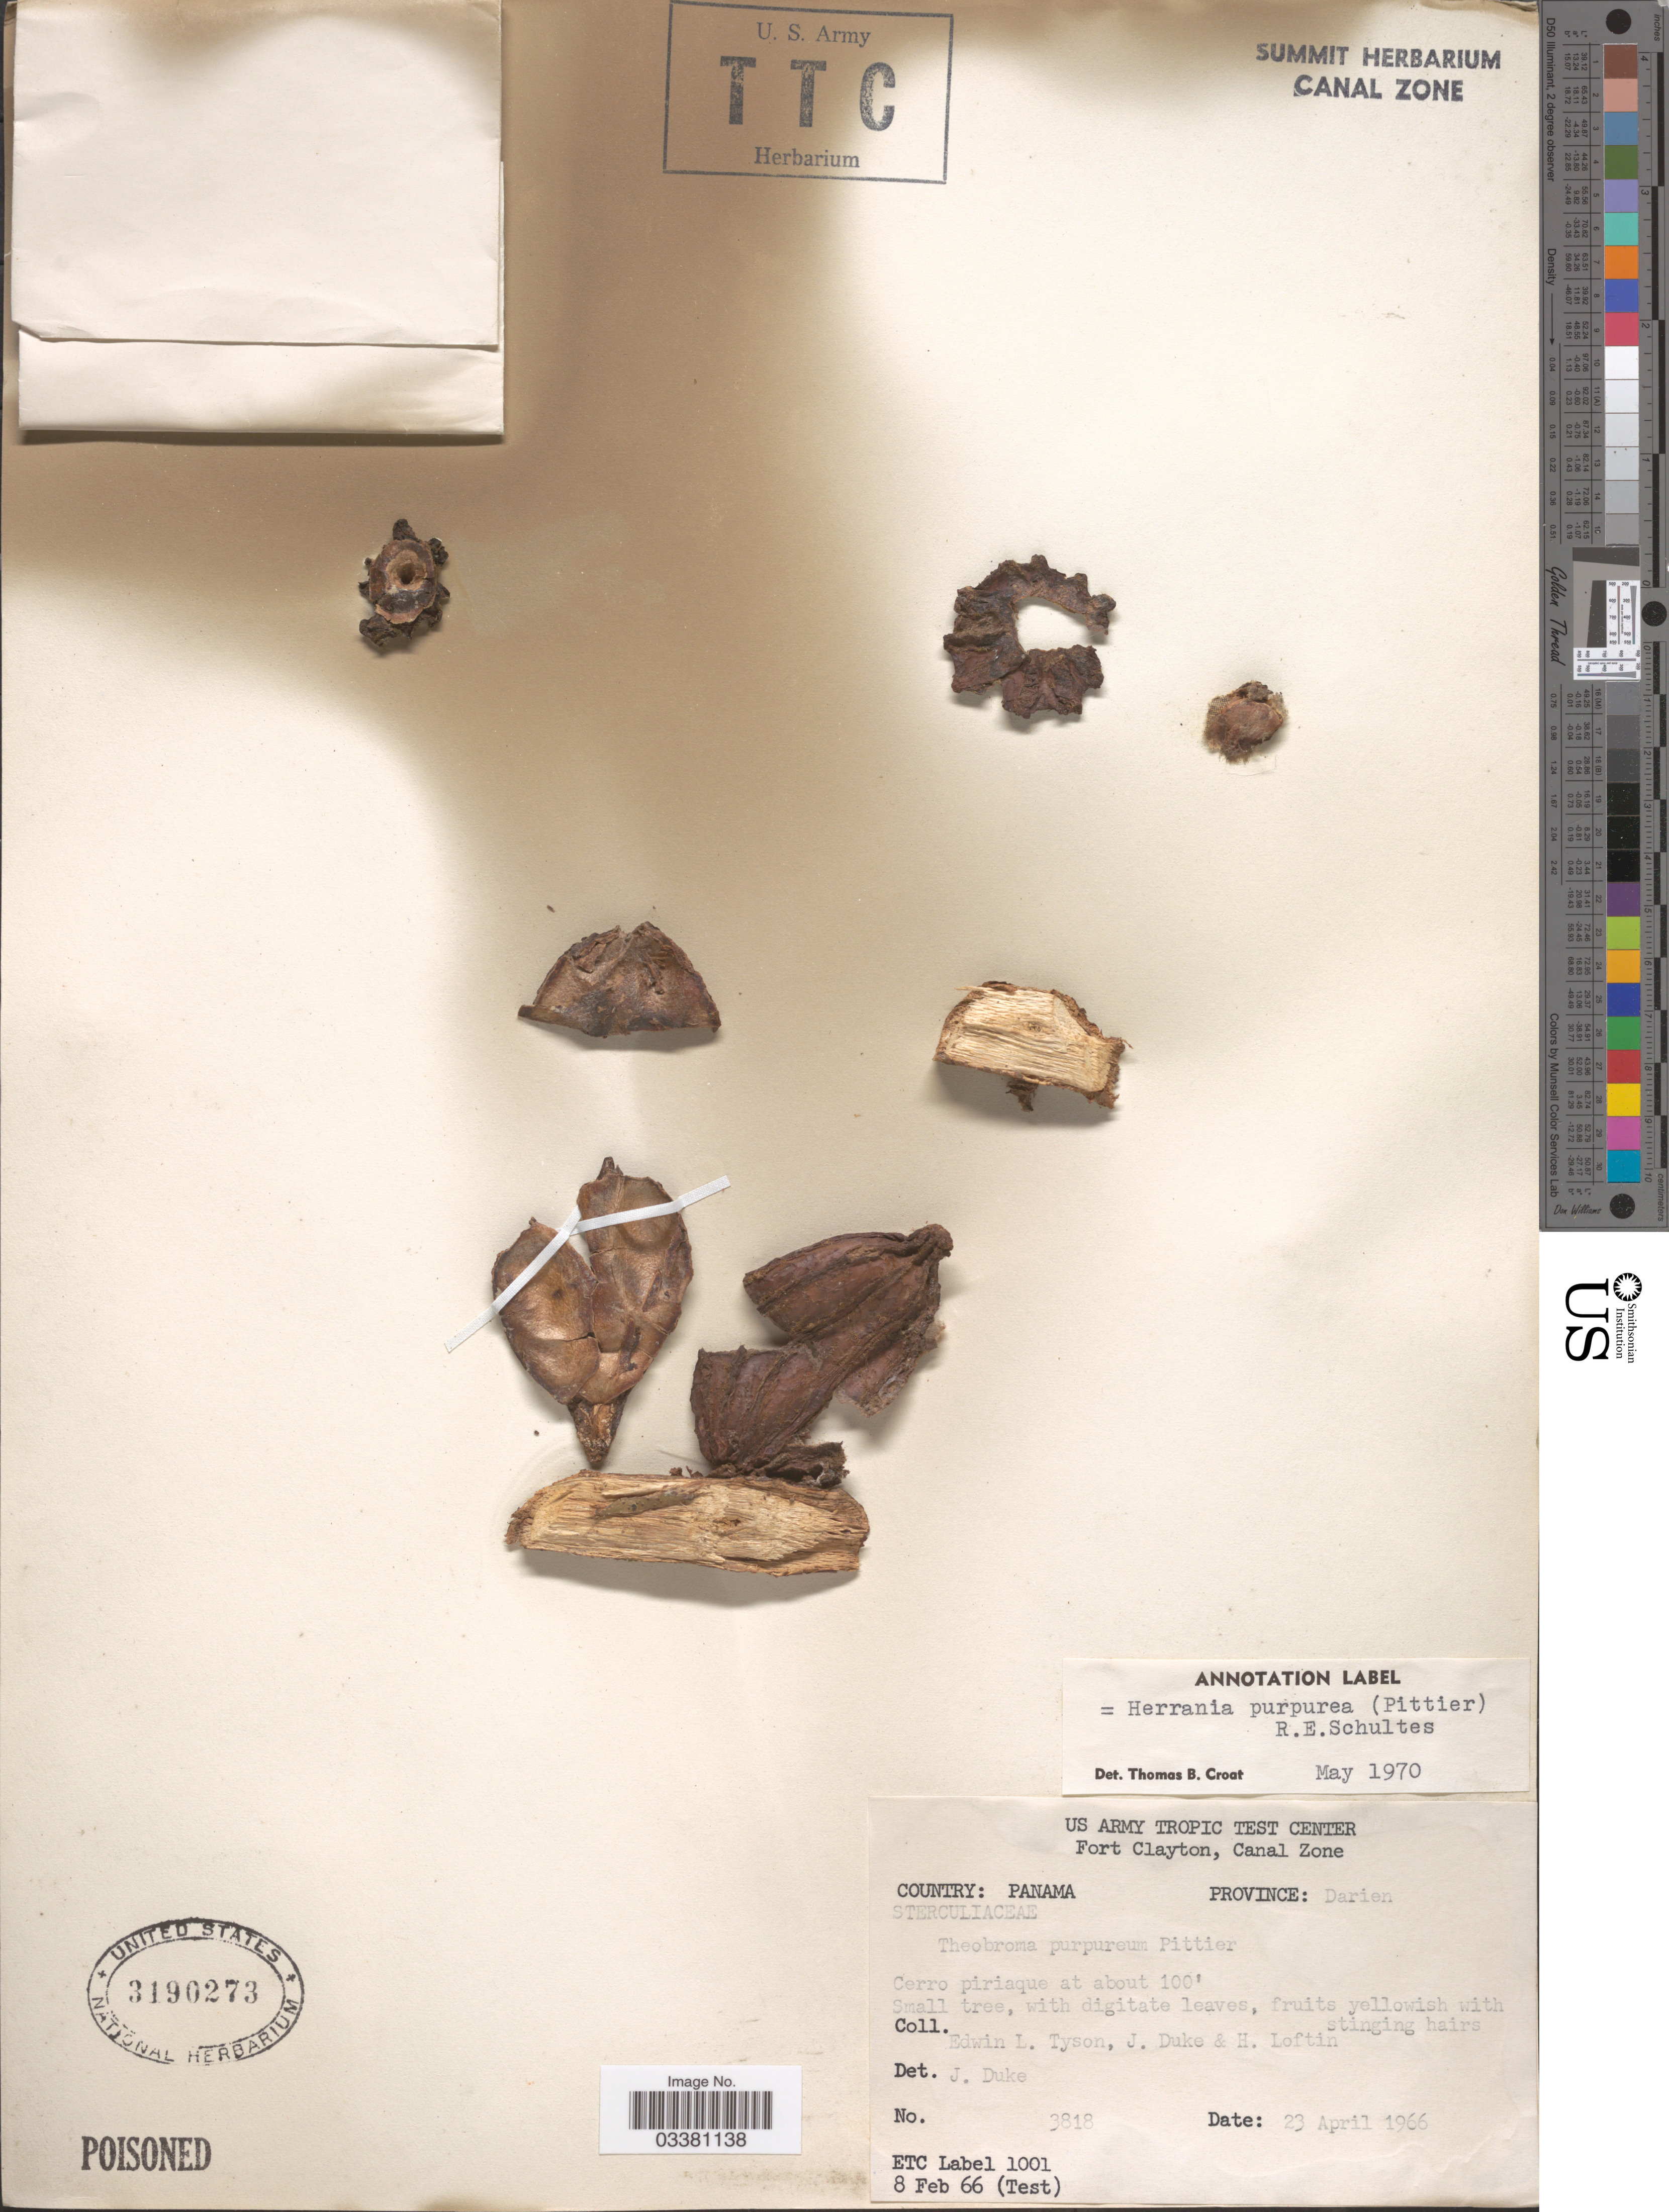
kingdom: Plantae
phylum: Tracheophyta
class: Magnoliopsida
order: Malvales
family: Malvaceae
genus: Theobroma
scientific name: Theobroma purpureum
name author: Pittier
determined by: Dorr, L. J., (BOT), Smithsonian Institution - National Museum of Natural History (UNITED STATES)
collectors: E. L. Tyson, J. Duke & H. Loftin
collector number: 3818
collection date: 1966-04-23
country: Panama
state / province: Darién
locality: Cerro piriaque.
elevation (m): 30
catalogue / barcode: US 3190273